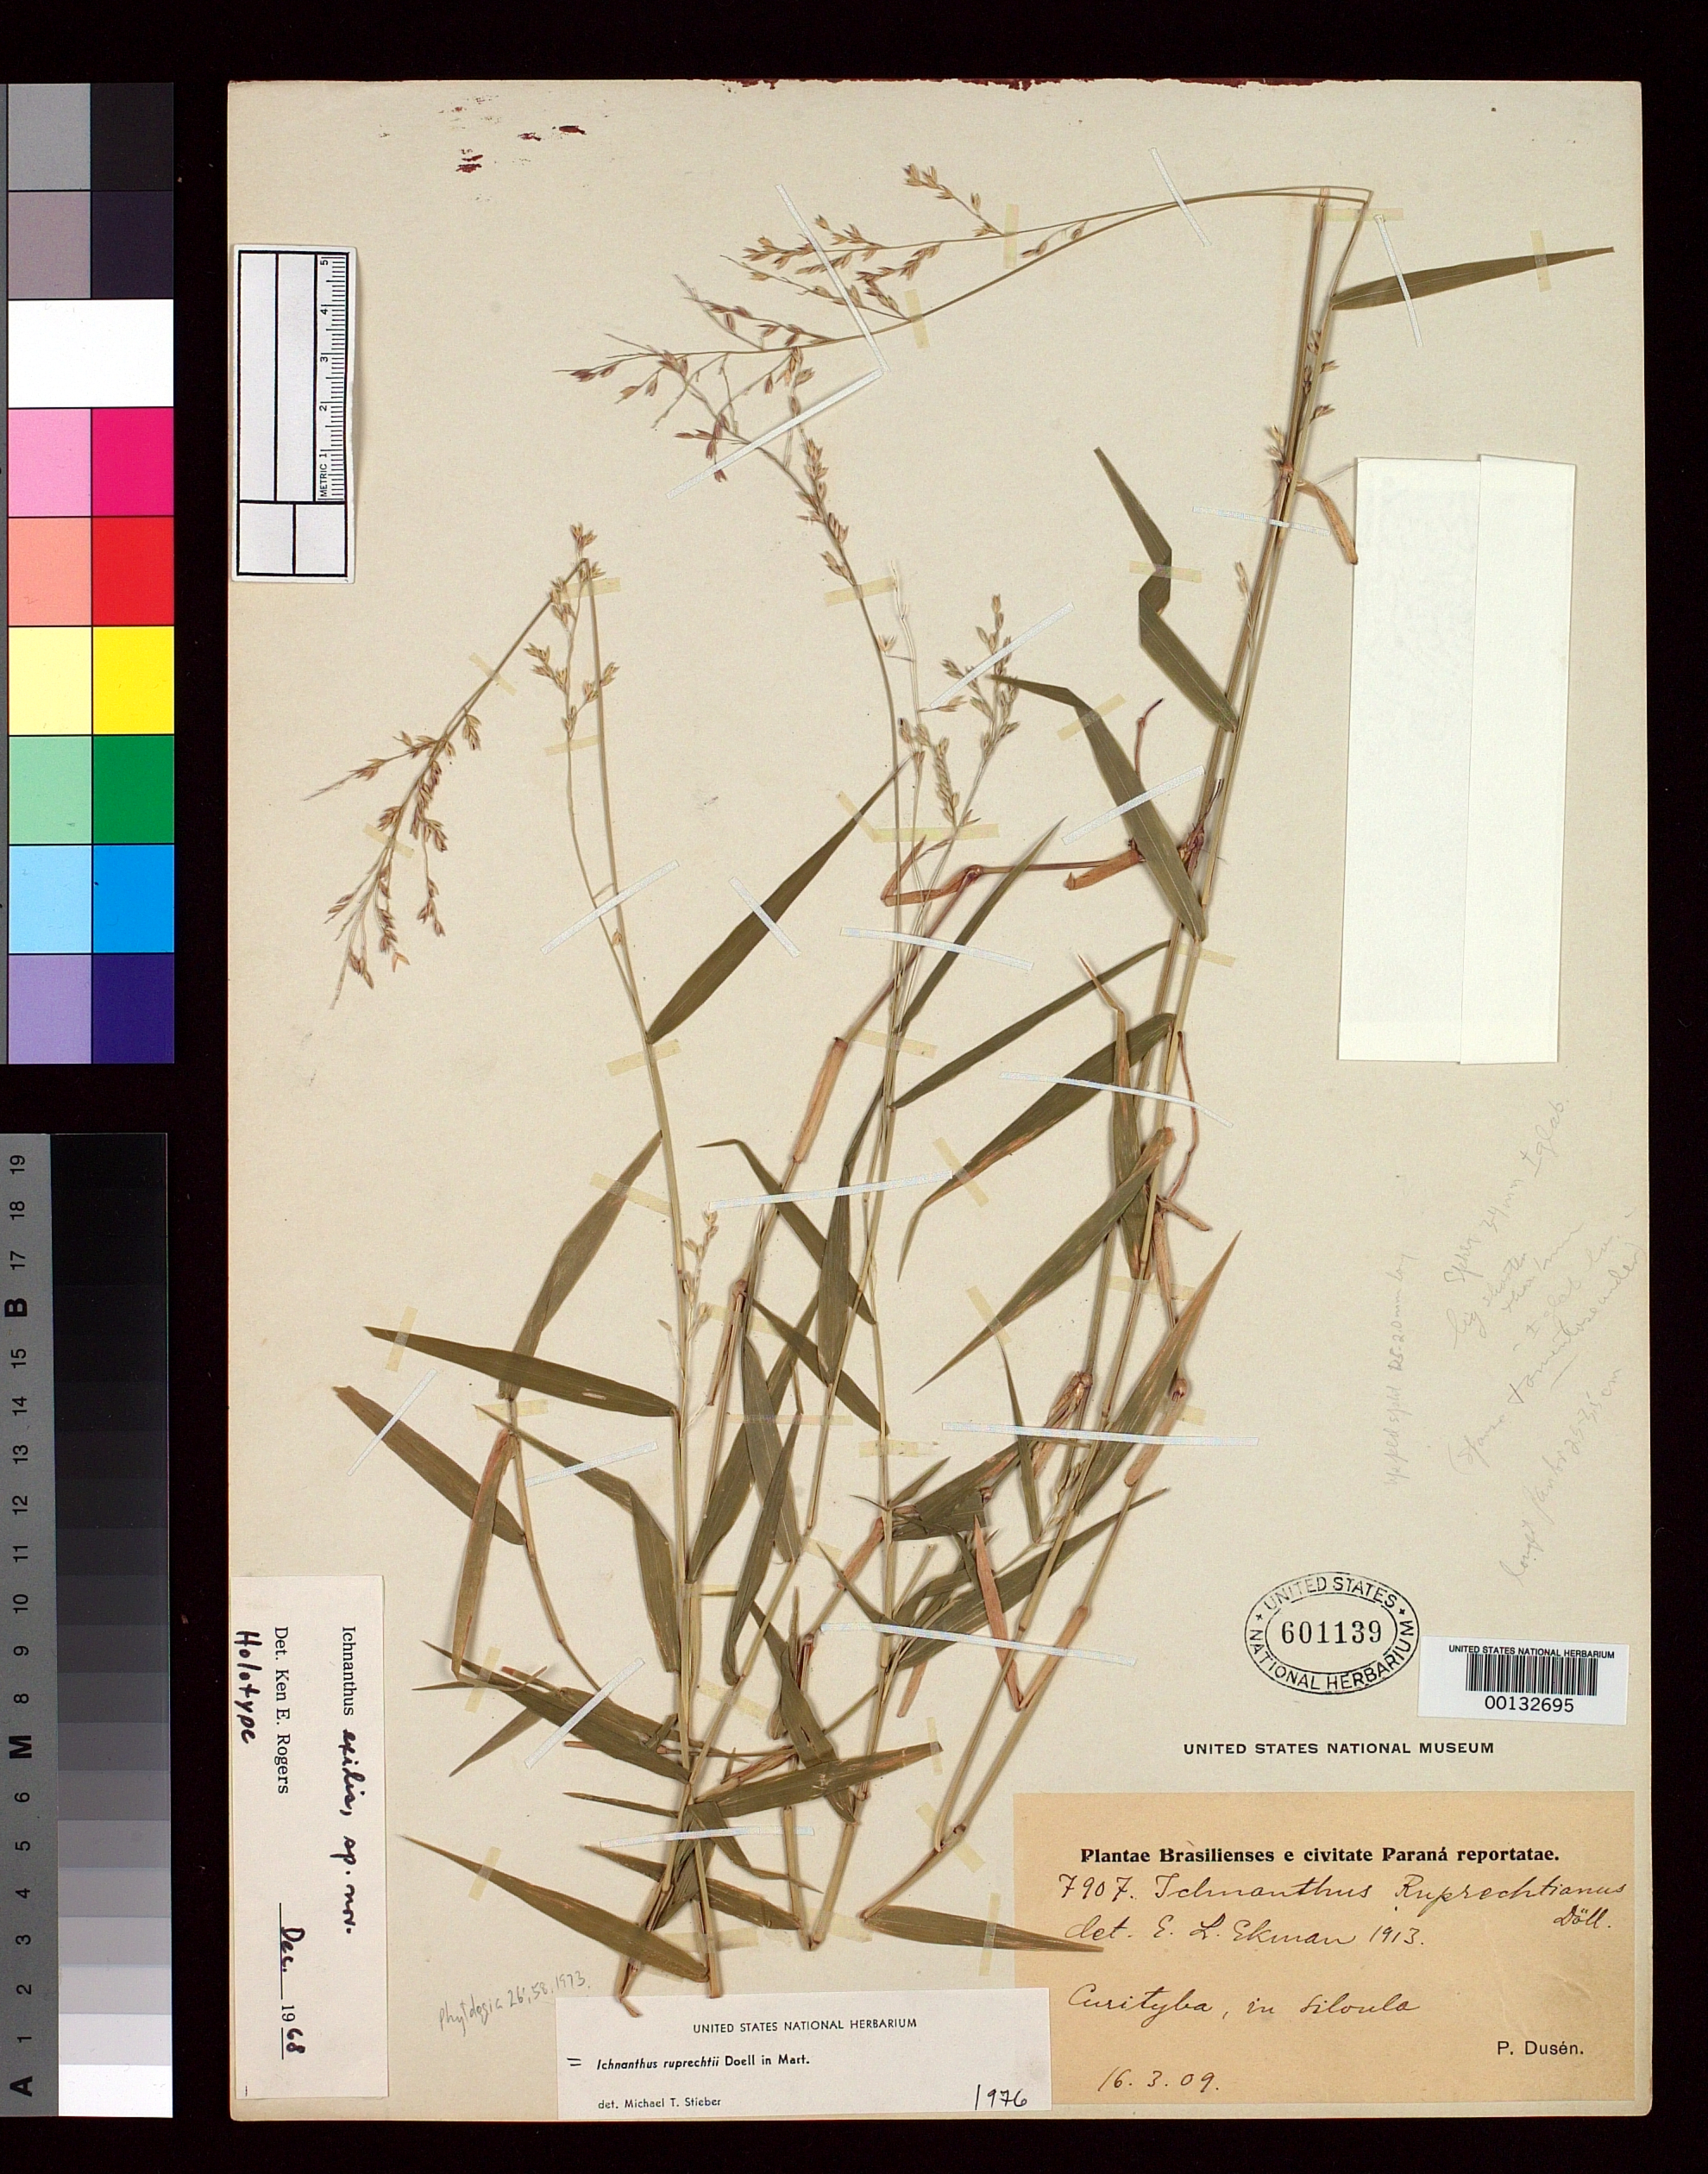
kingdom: Plantae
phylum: Tracheophyta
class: Liliopsida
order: Poales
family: Poaceae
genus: Ichnanthus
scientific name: Ichnanthus exilis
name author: K.E. Rogers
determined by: Rogers, K. E.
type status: Holotype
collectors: P. Dusén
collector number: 7907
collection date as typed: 16 Mar 1909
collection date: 1909-03-16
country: Brazil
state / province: Paraná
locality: Curitiba.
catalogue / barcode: US 601139